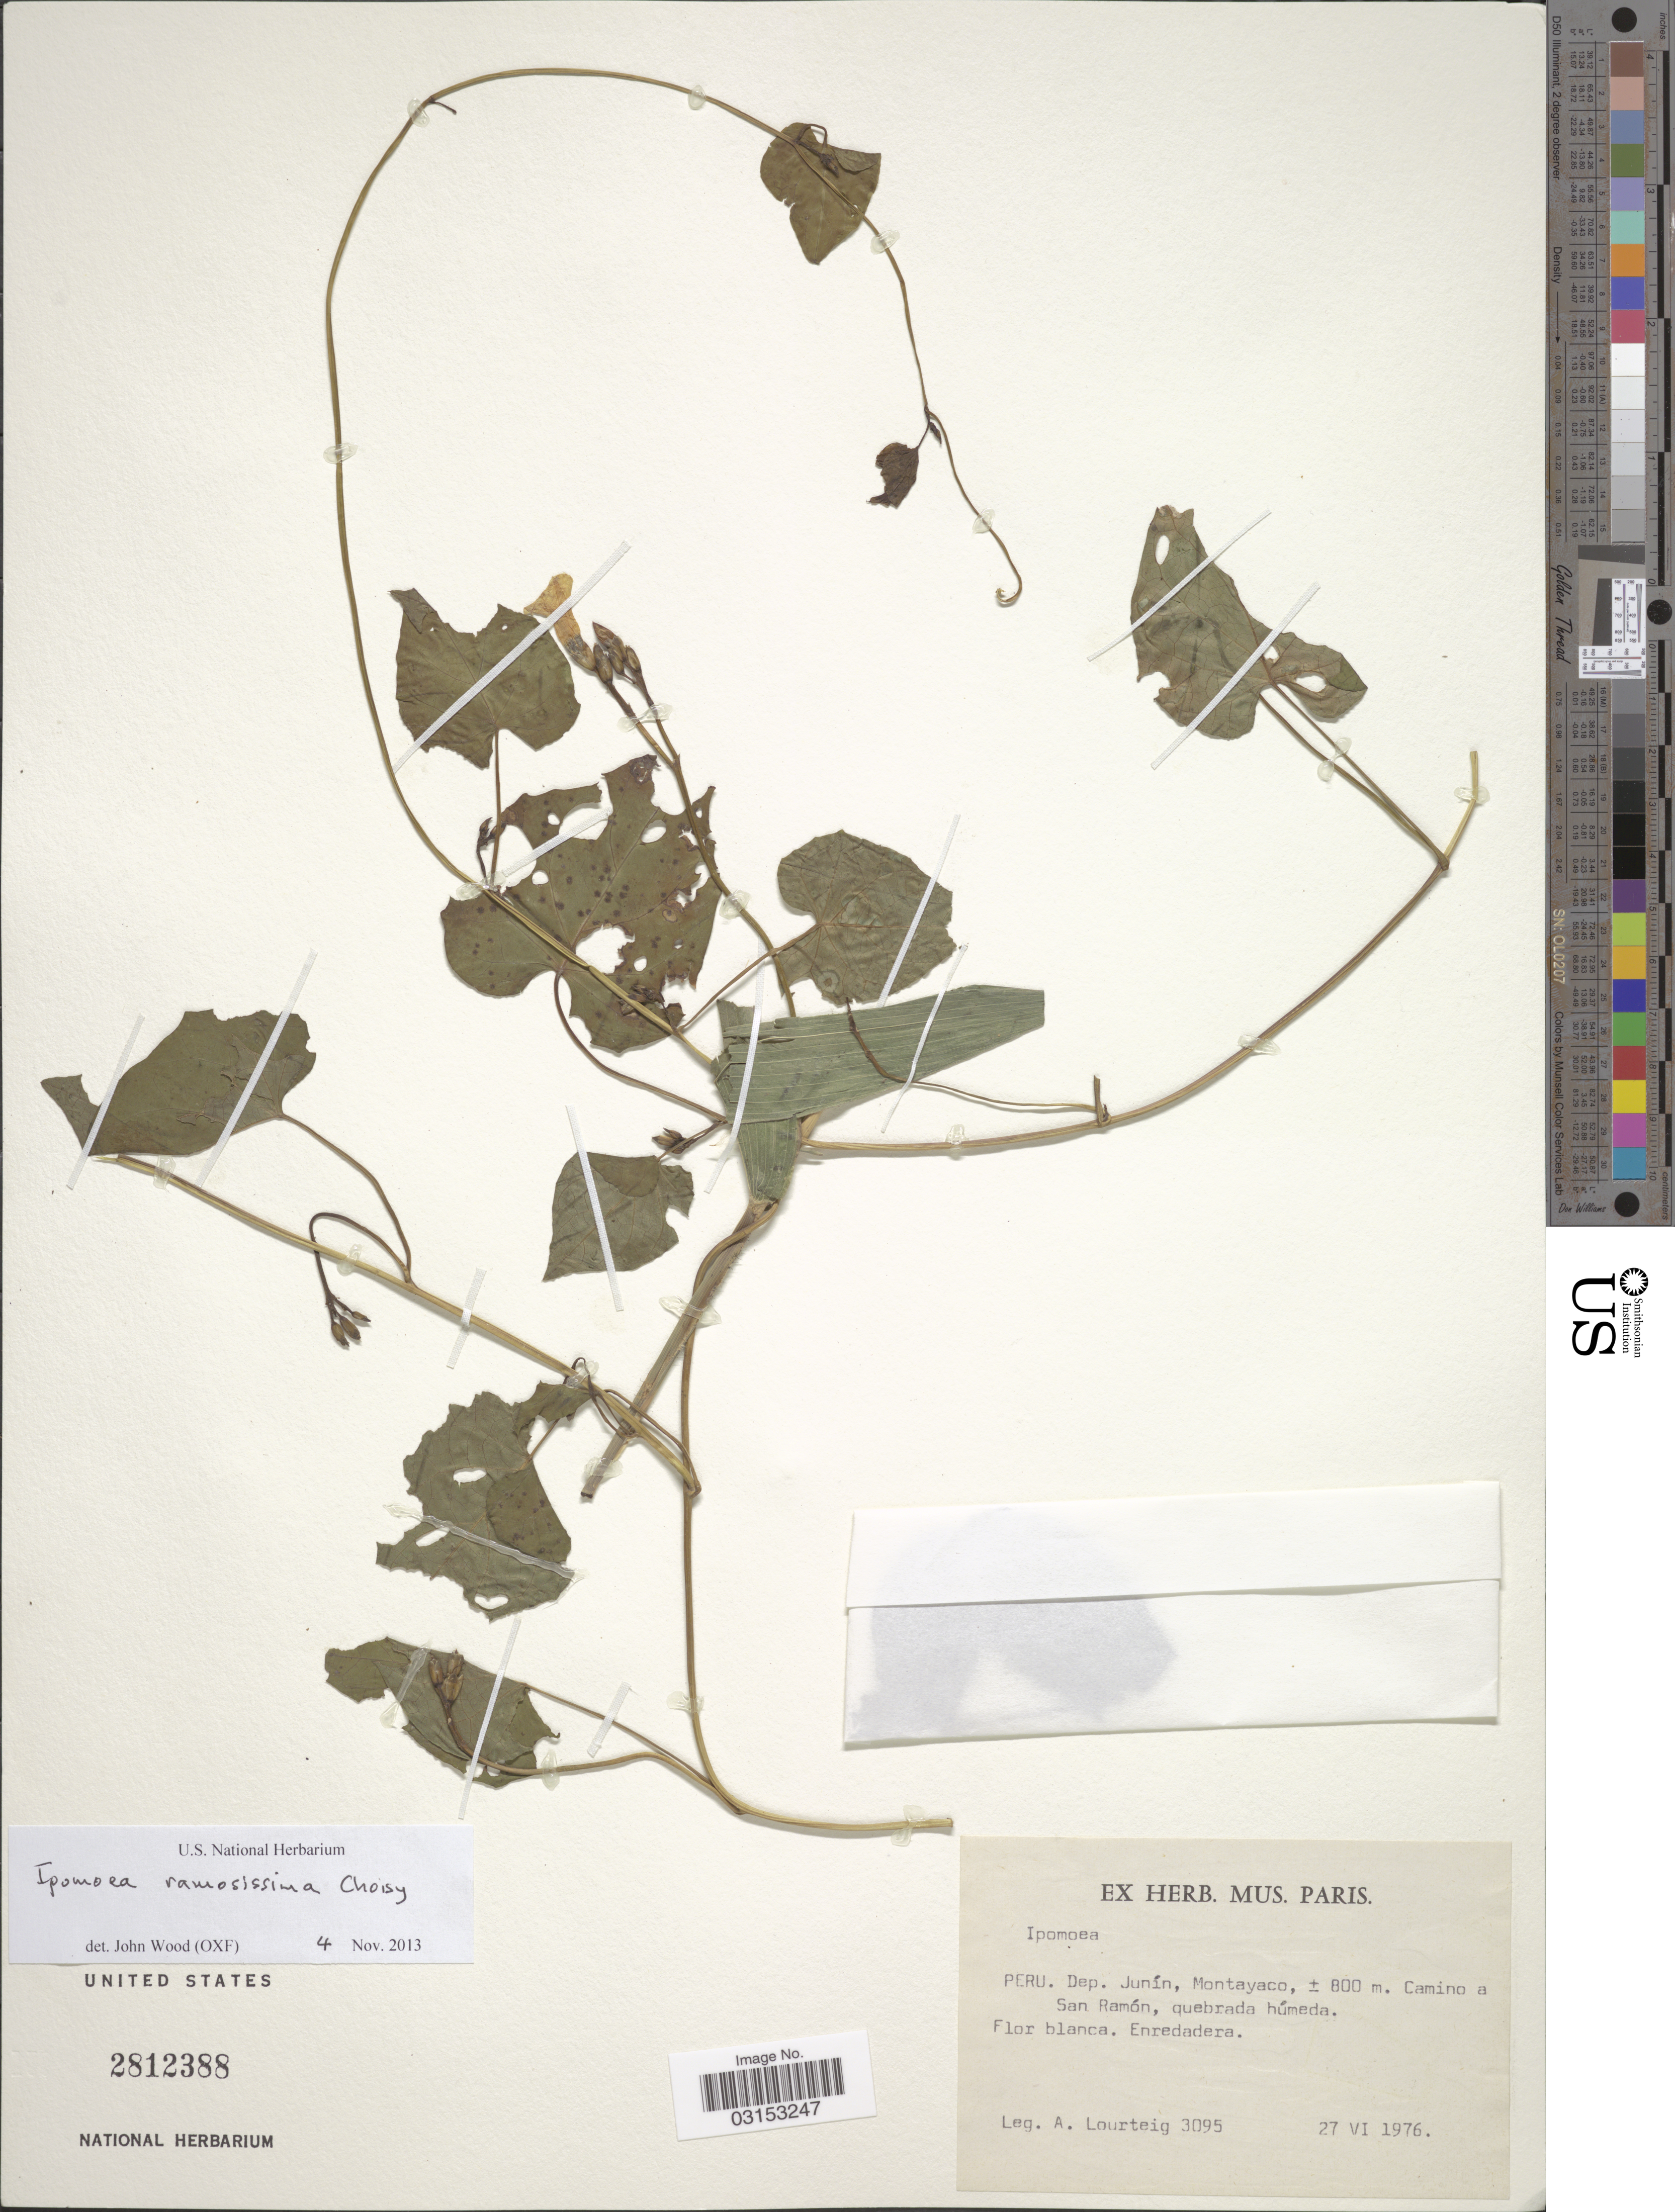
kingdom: Plantae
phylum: Tracheophyta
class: Magnoliopsida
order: Solanales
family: Convolvulaceae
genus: Ipomoea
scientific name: Ipomoea ramosissima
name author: (Poir.) Choisy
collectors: A. Lourteig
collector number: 3095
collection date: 1976-06-27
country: Peru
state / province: Junín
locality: Dep. Junín, Montayaco, Camino a San Ramón, quebrada húmeda.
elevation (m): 800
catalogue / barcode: US 2812388